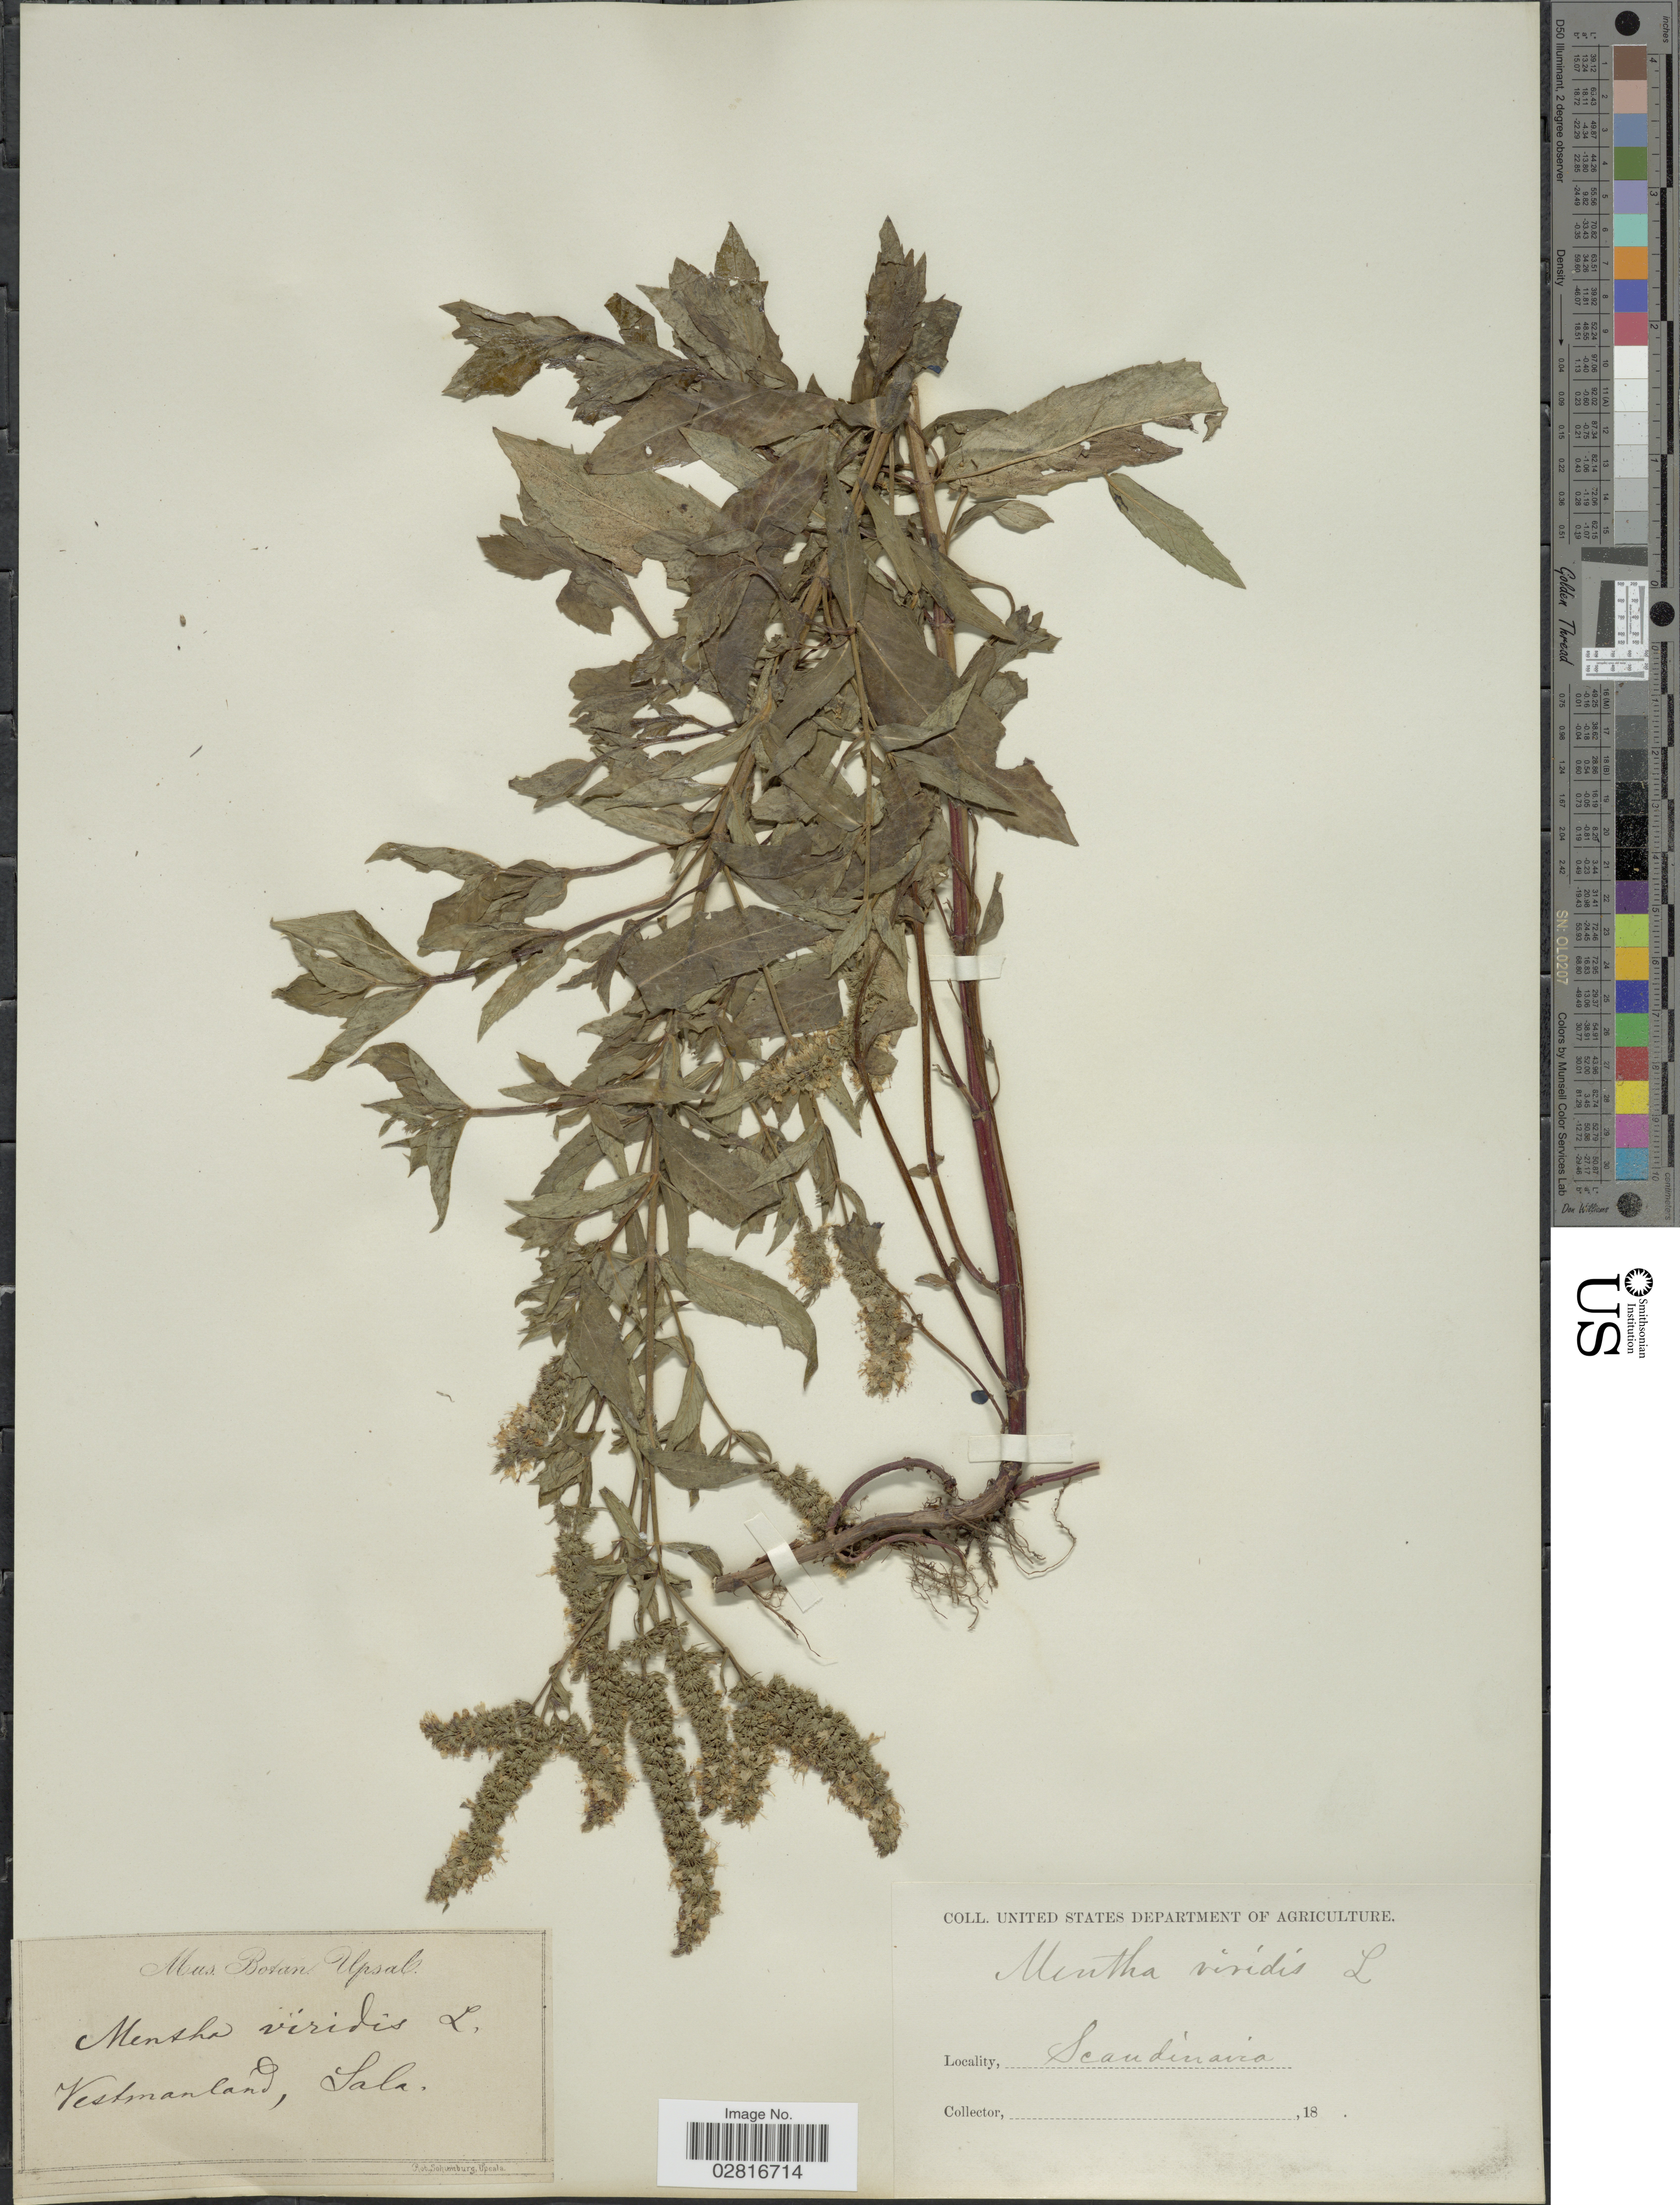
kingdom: Plantae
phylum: Tracheophyta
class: Magnoliopsida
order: Lamiales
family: Lamiaceae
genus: Mentha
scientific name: Mentha spicata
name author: L.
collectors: ex herb. U. S. Department of Agriculture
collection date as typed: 18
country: Sweden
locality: Vestmanland, Sala. Scandinavia.